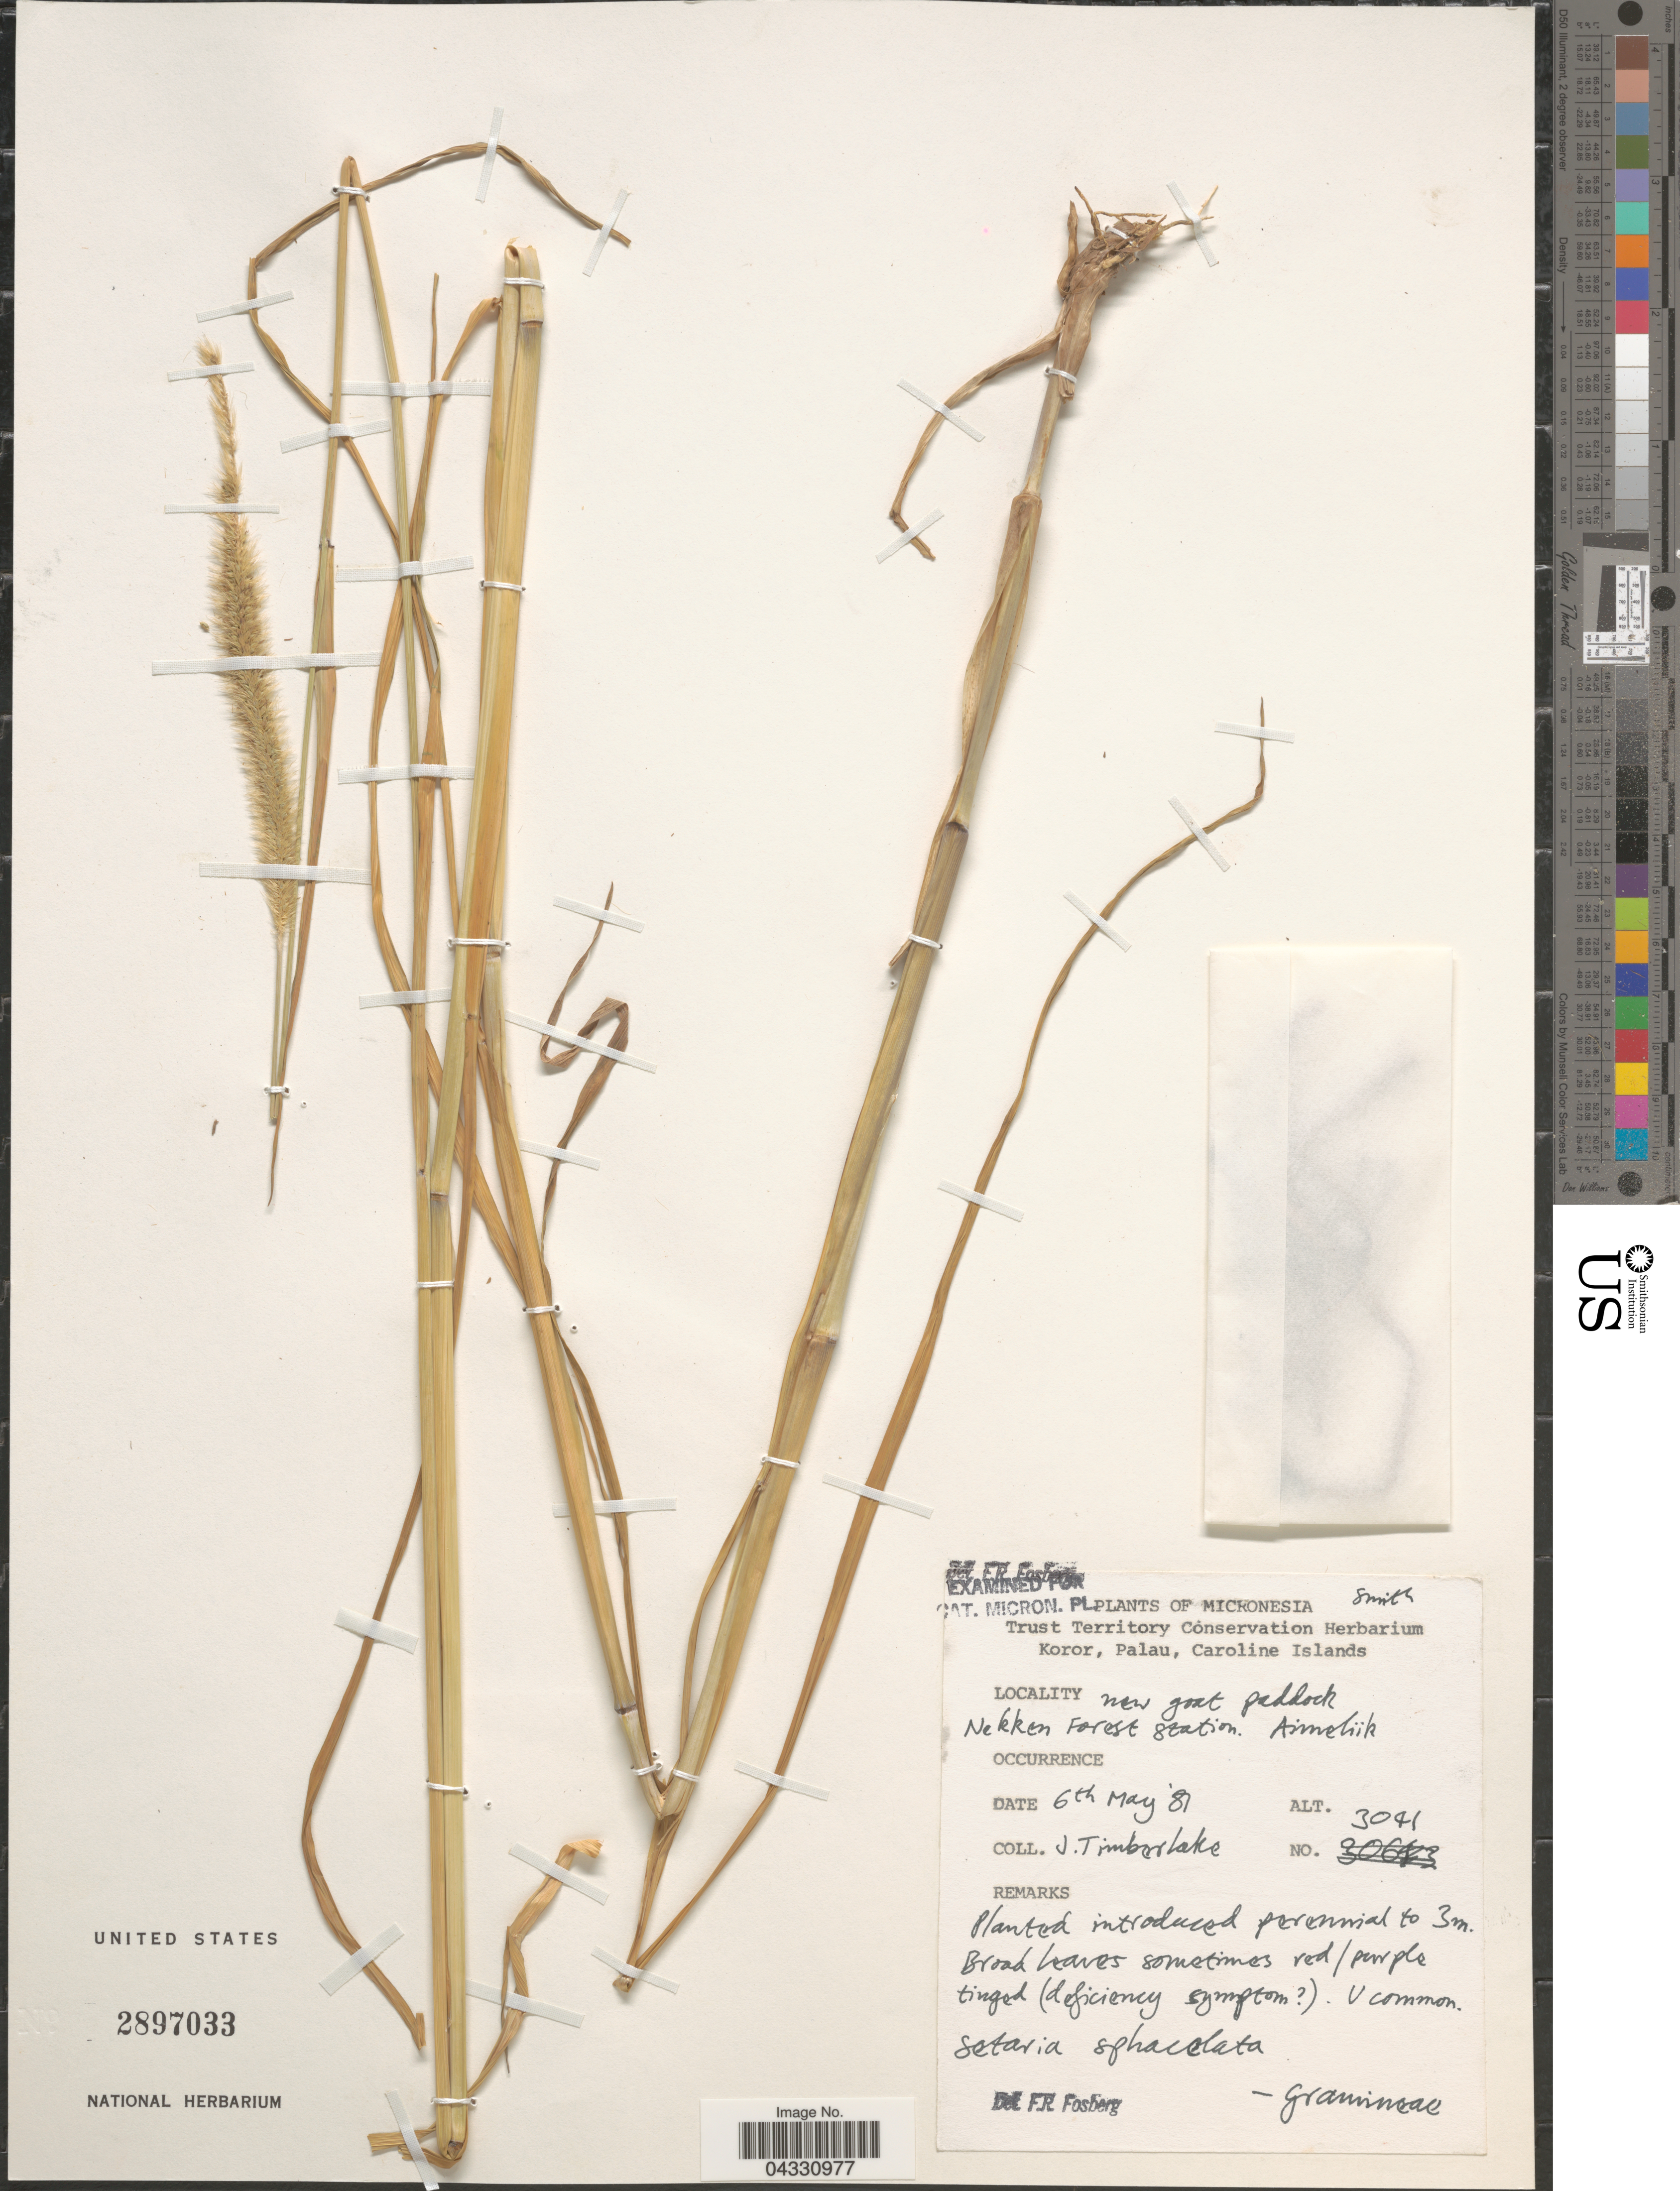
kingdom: Plantae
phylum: Tracheophyta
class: Liliopsida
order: Poales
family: Poaceae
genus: Setaria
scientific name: Setaria sphacelata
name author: (Schumach.) Stapf & Hubb. ex Moss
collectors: J. Timberlake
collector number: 3041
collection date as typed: Transcribed d/m/y: 6/5/87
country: Palau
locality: Koror, Palau, Caroline Islands. New [interpreted] goat Paddock Nekken Forest Station. Aimeliik.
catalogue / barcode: US 2897033